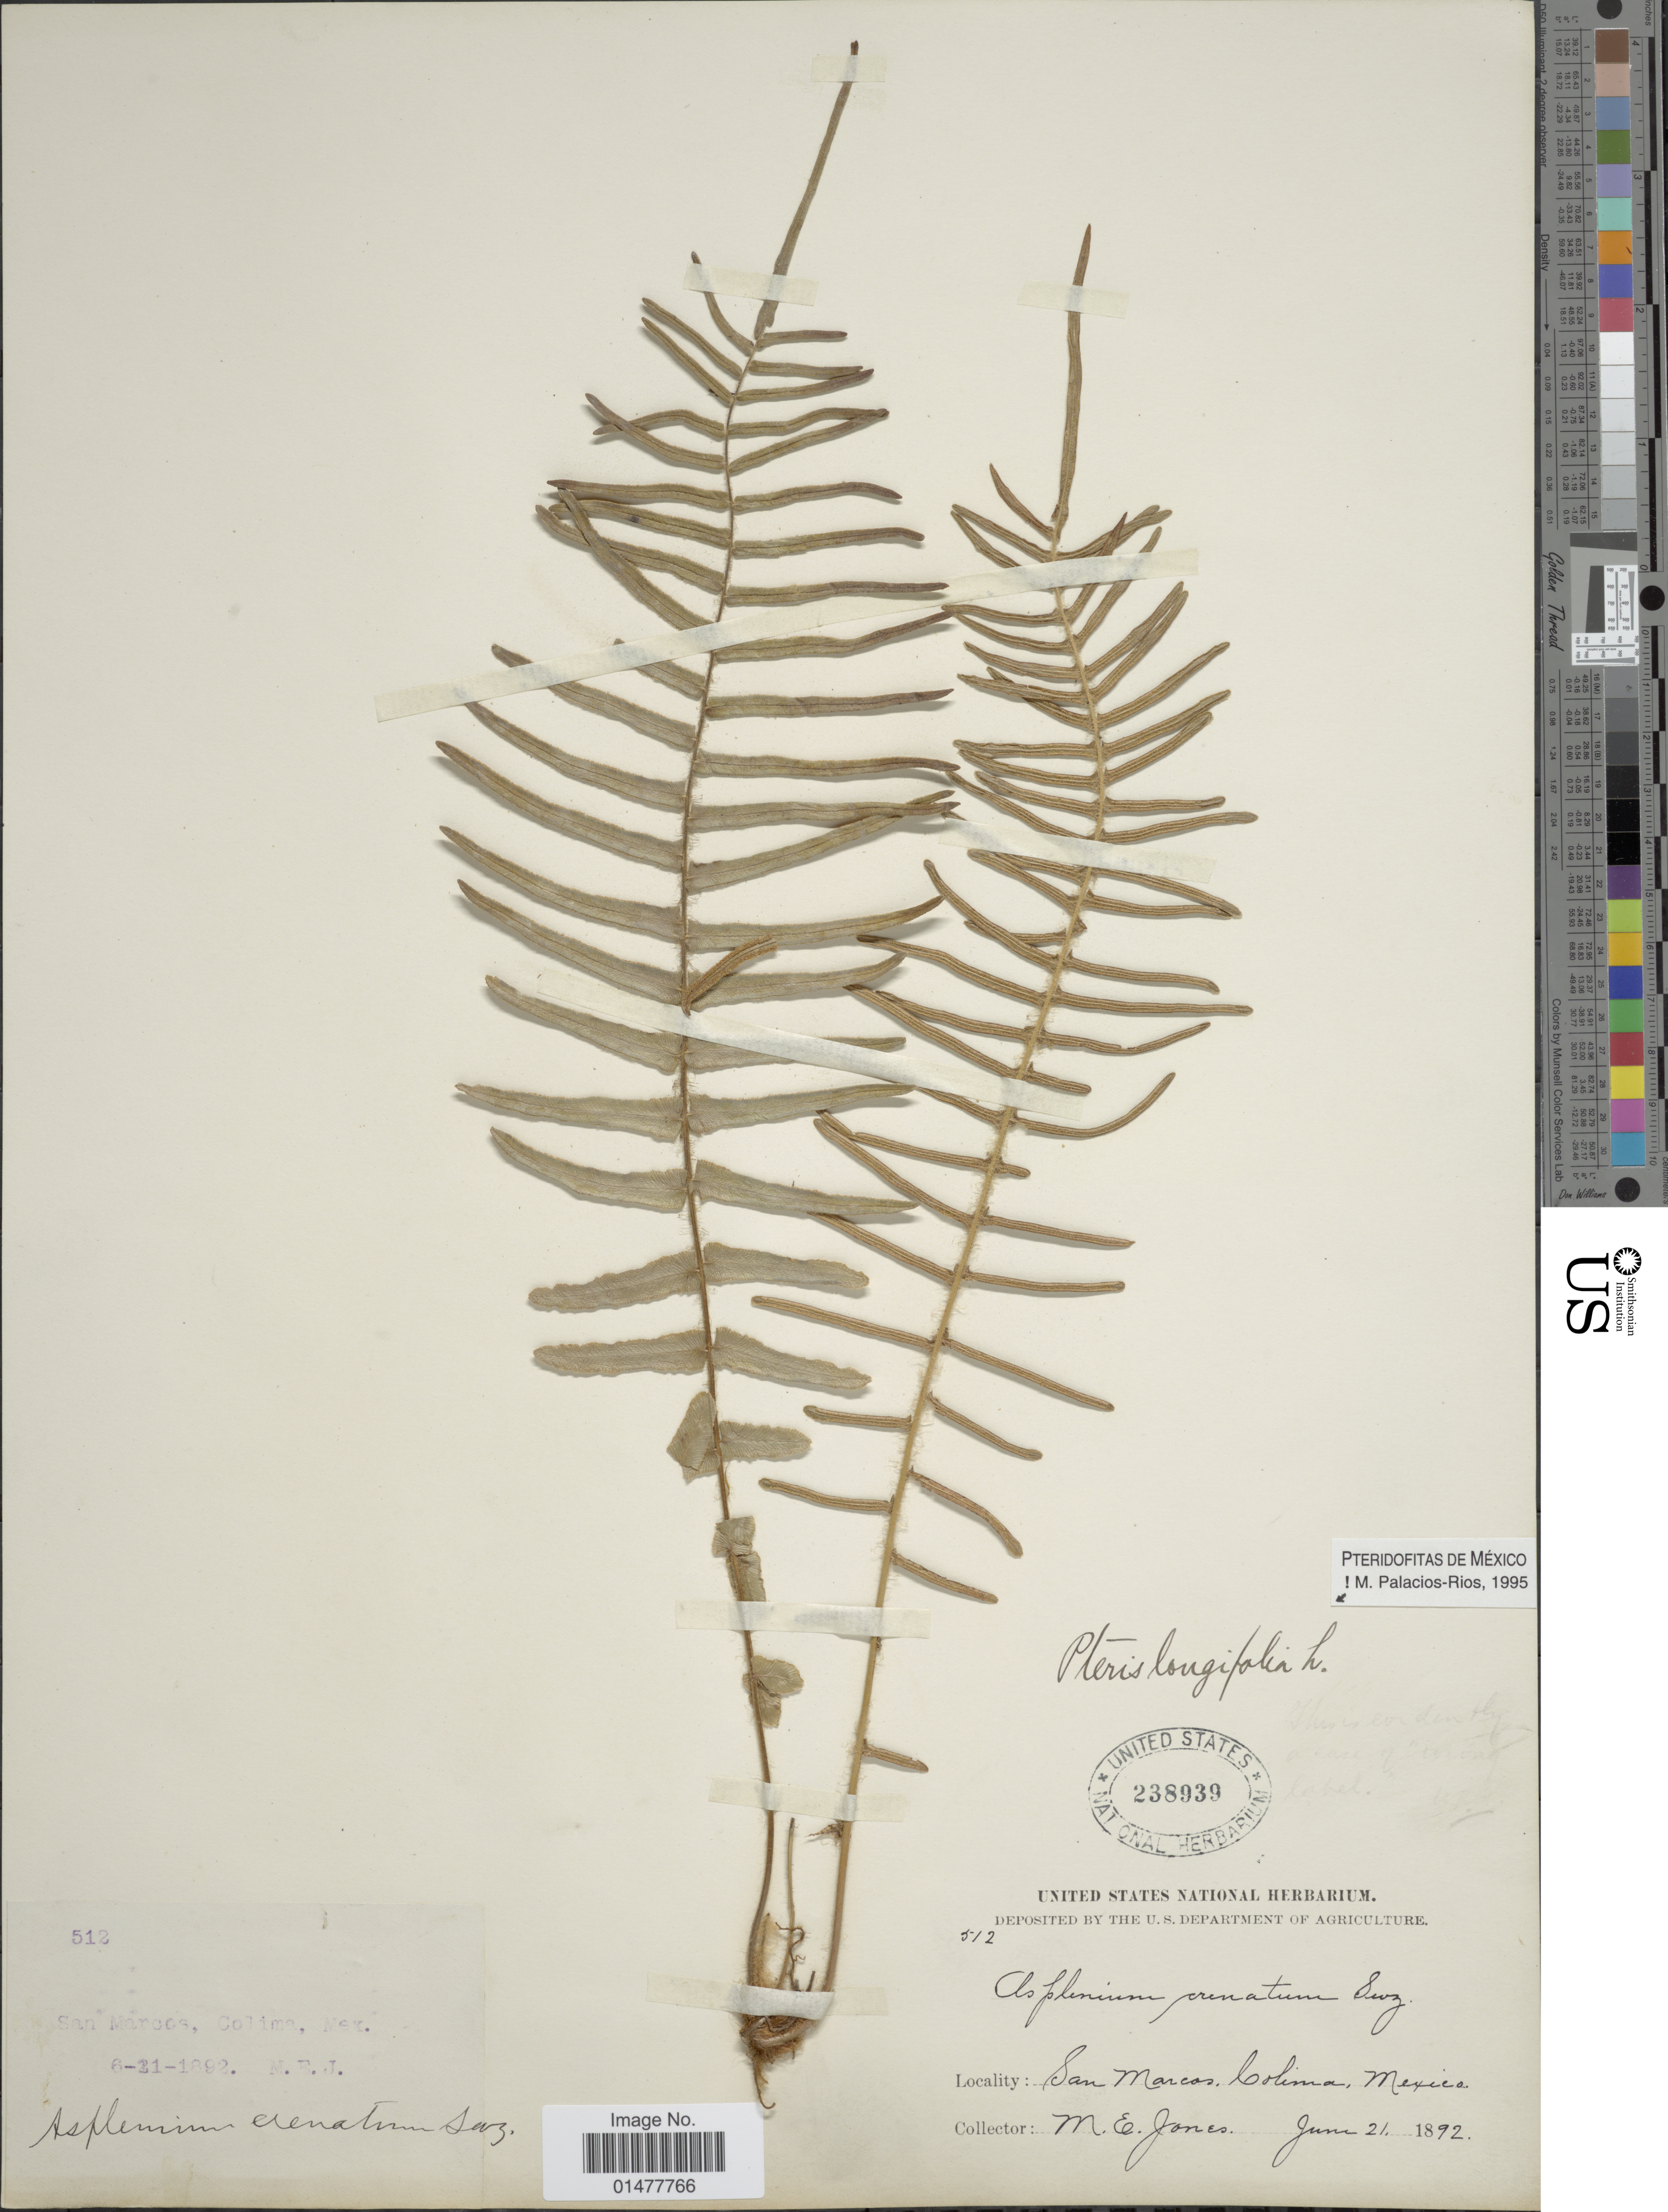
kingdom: Plantae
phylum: Tracheophyta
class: Polypodiopsida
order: Polypodiales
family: Pteridaceae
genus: Pteris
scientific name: Pteris longifolia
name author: L.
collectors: M. E. Jones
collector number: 512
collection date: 1892-06-21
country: Mexico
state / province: Colima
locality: San Marcos.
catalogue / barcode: US 238939